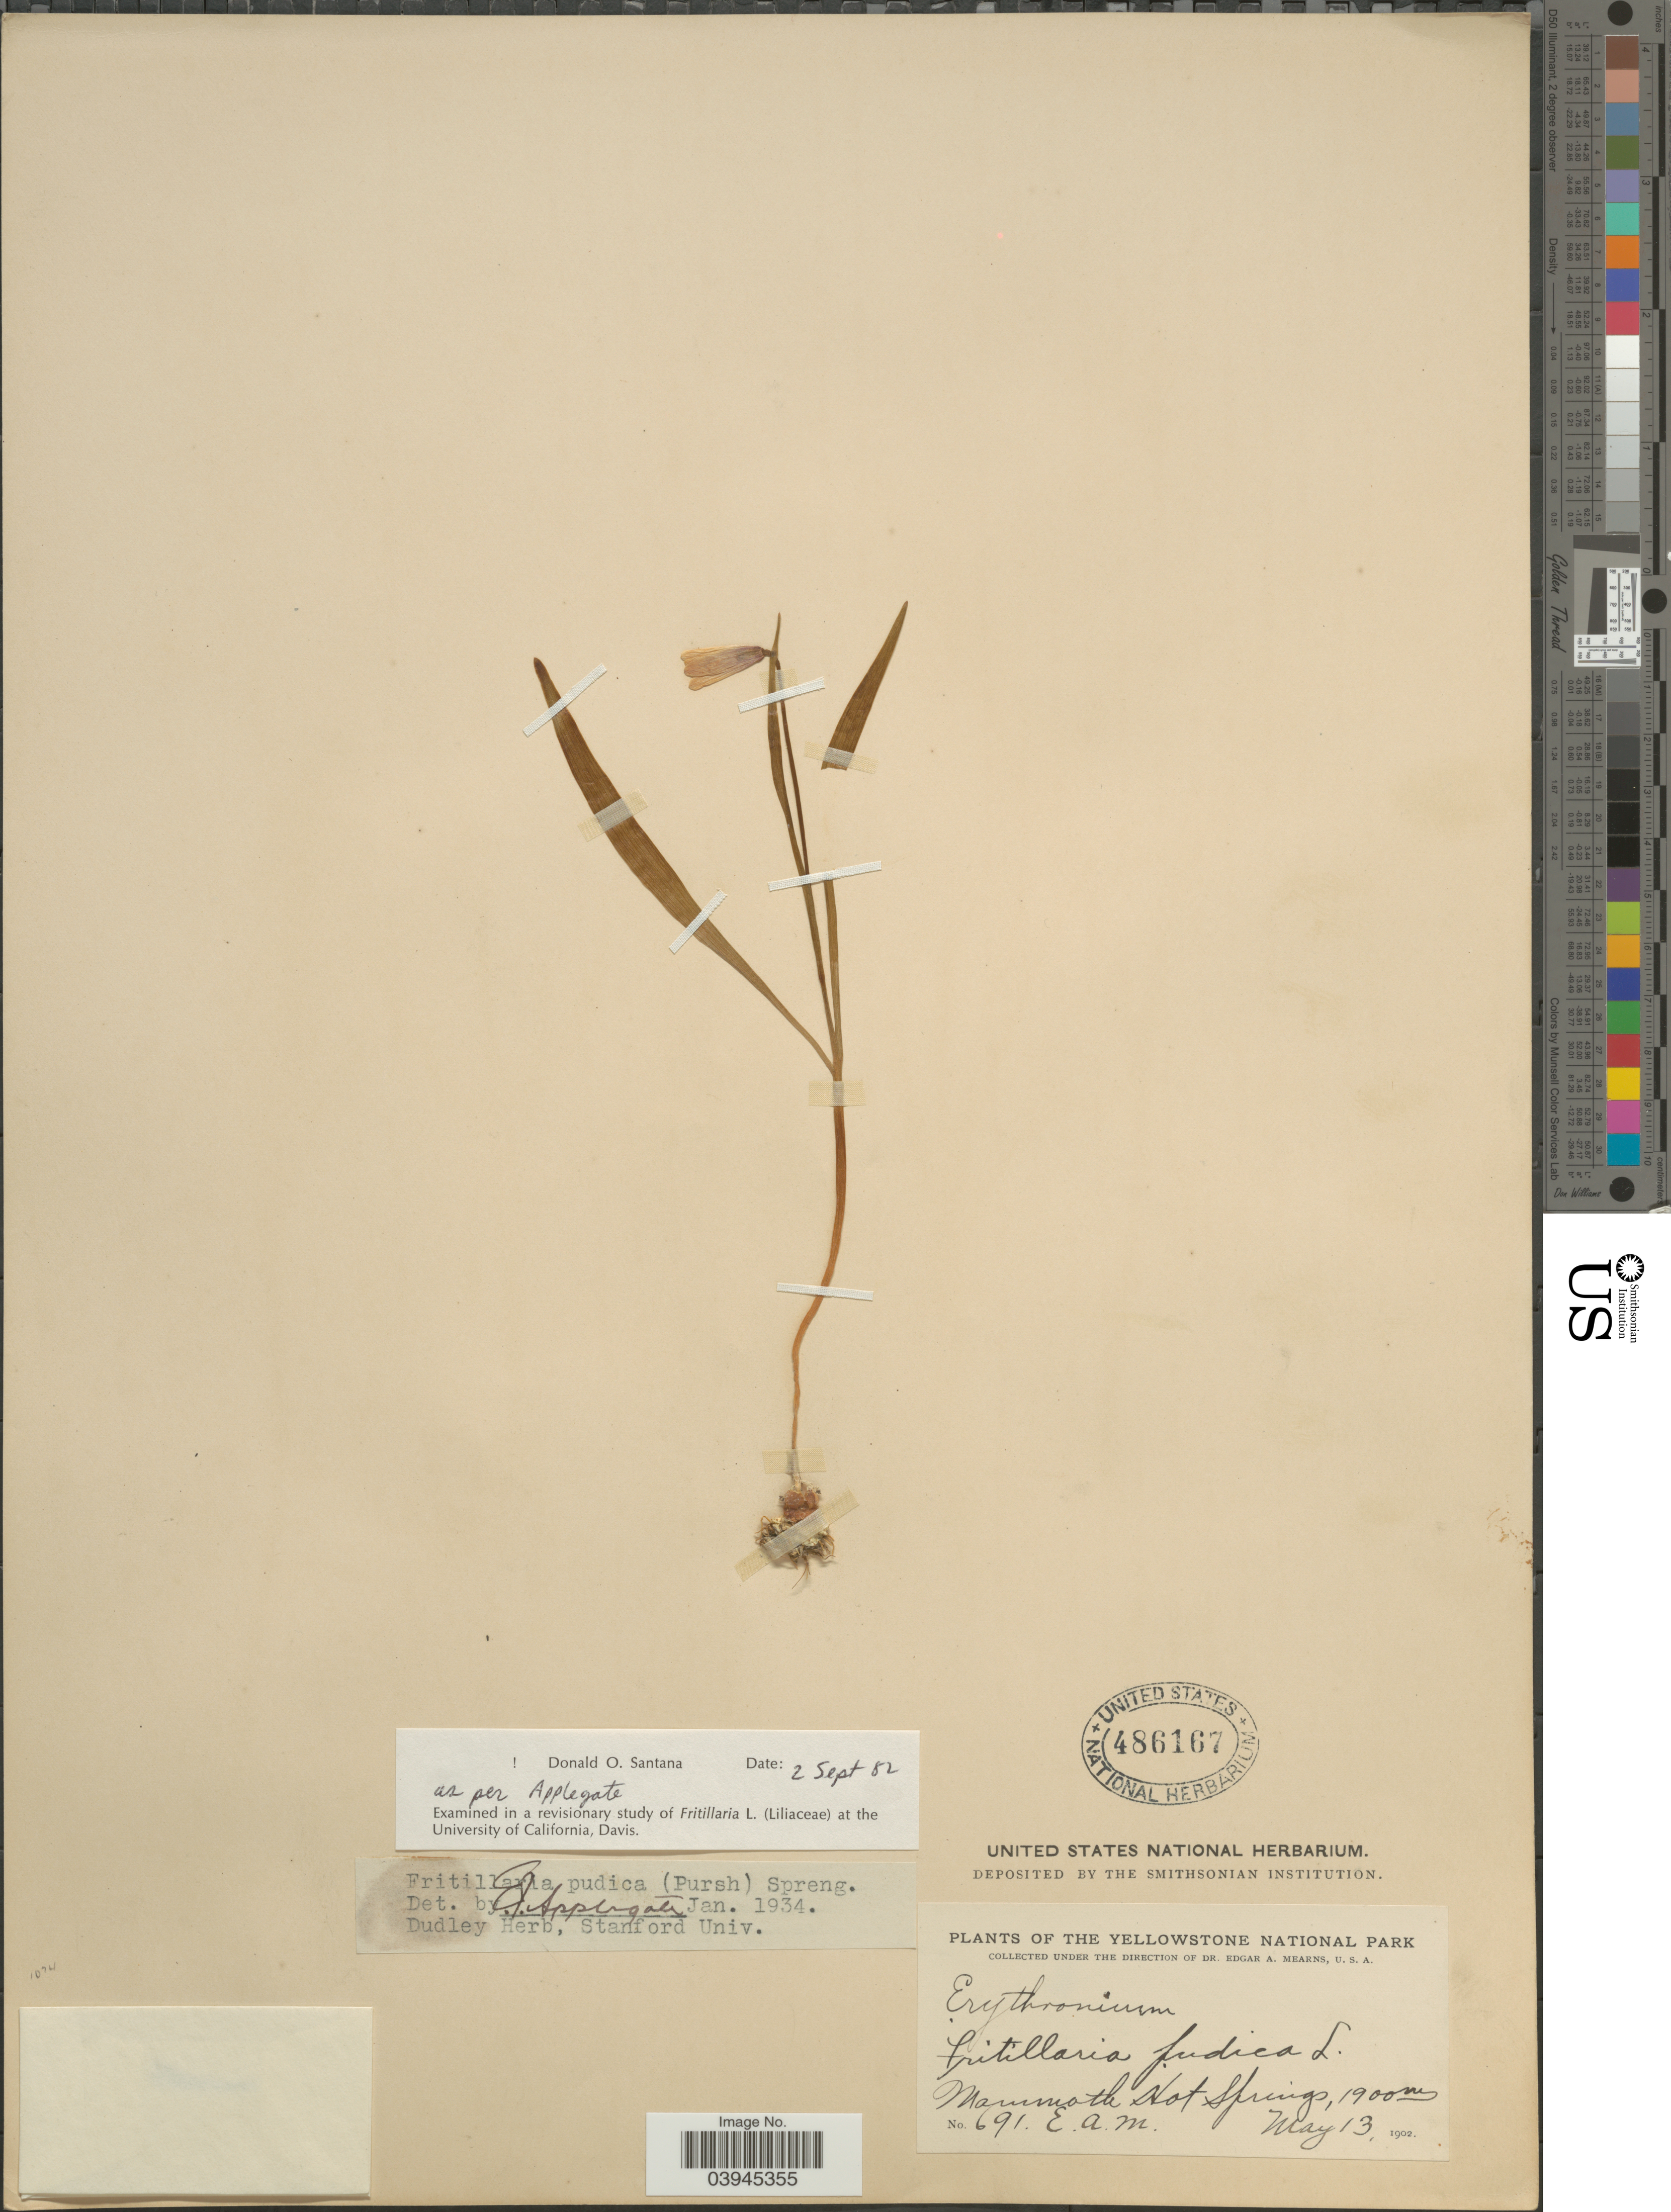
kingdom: Plantae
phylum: Tracheophyta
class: Liliopsida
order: Liliales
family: Liliaceae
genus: Fritillaria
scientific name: Fritillaria pudica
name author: (Pursh) Spreng.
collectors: E. A. Mearns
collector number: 691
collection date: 1902-05-13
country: United States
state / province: Wyoming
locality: The Yellowstone National Park. Mammoth Hot Springs.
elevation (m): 1900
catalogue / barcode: US 486167